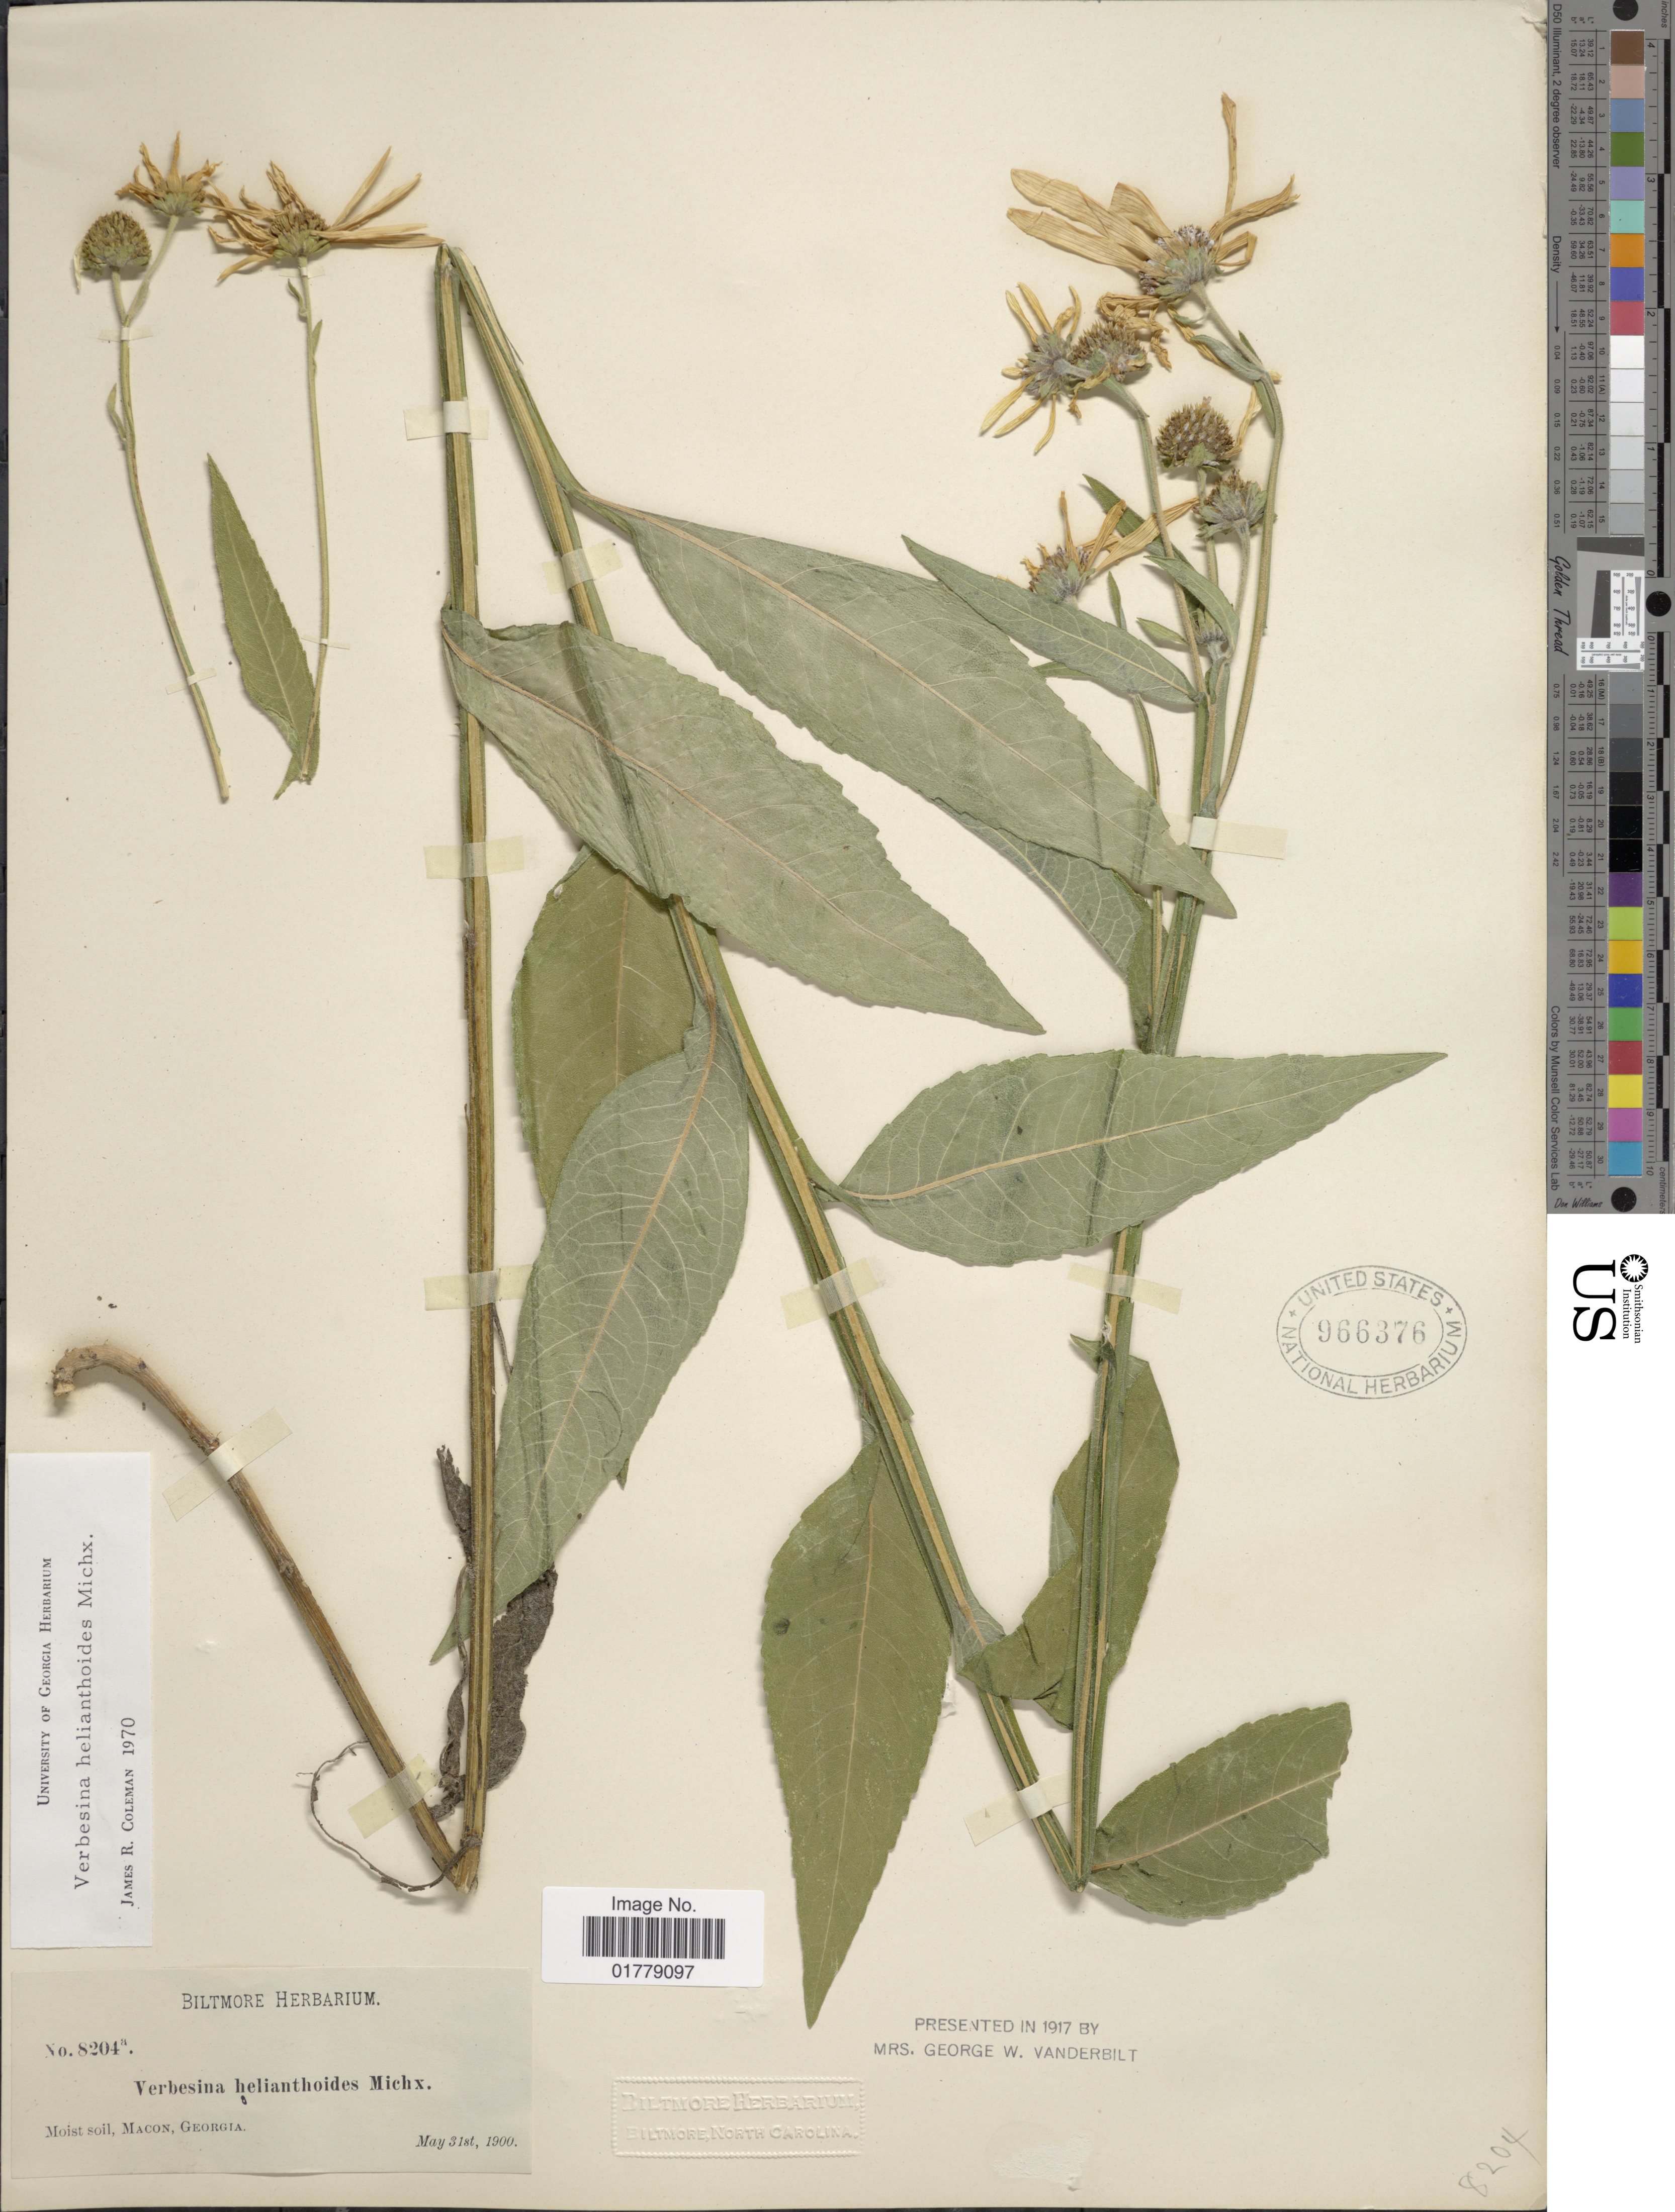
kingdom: Plantae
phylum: Tracheophyta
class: Magnoliopsida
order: Asterales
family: Asteraceae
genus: Verbesina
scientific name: Verbesina helianthoides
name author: Hook. & Arn. in Hook.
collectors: ex herb. Biltmore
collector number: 8204a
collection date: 1900-05-31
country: United States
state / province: Georgia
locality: Moist soil, Macon, Georgia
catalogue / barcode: US 966376